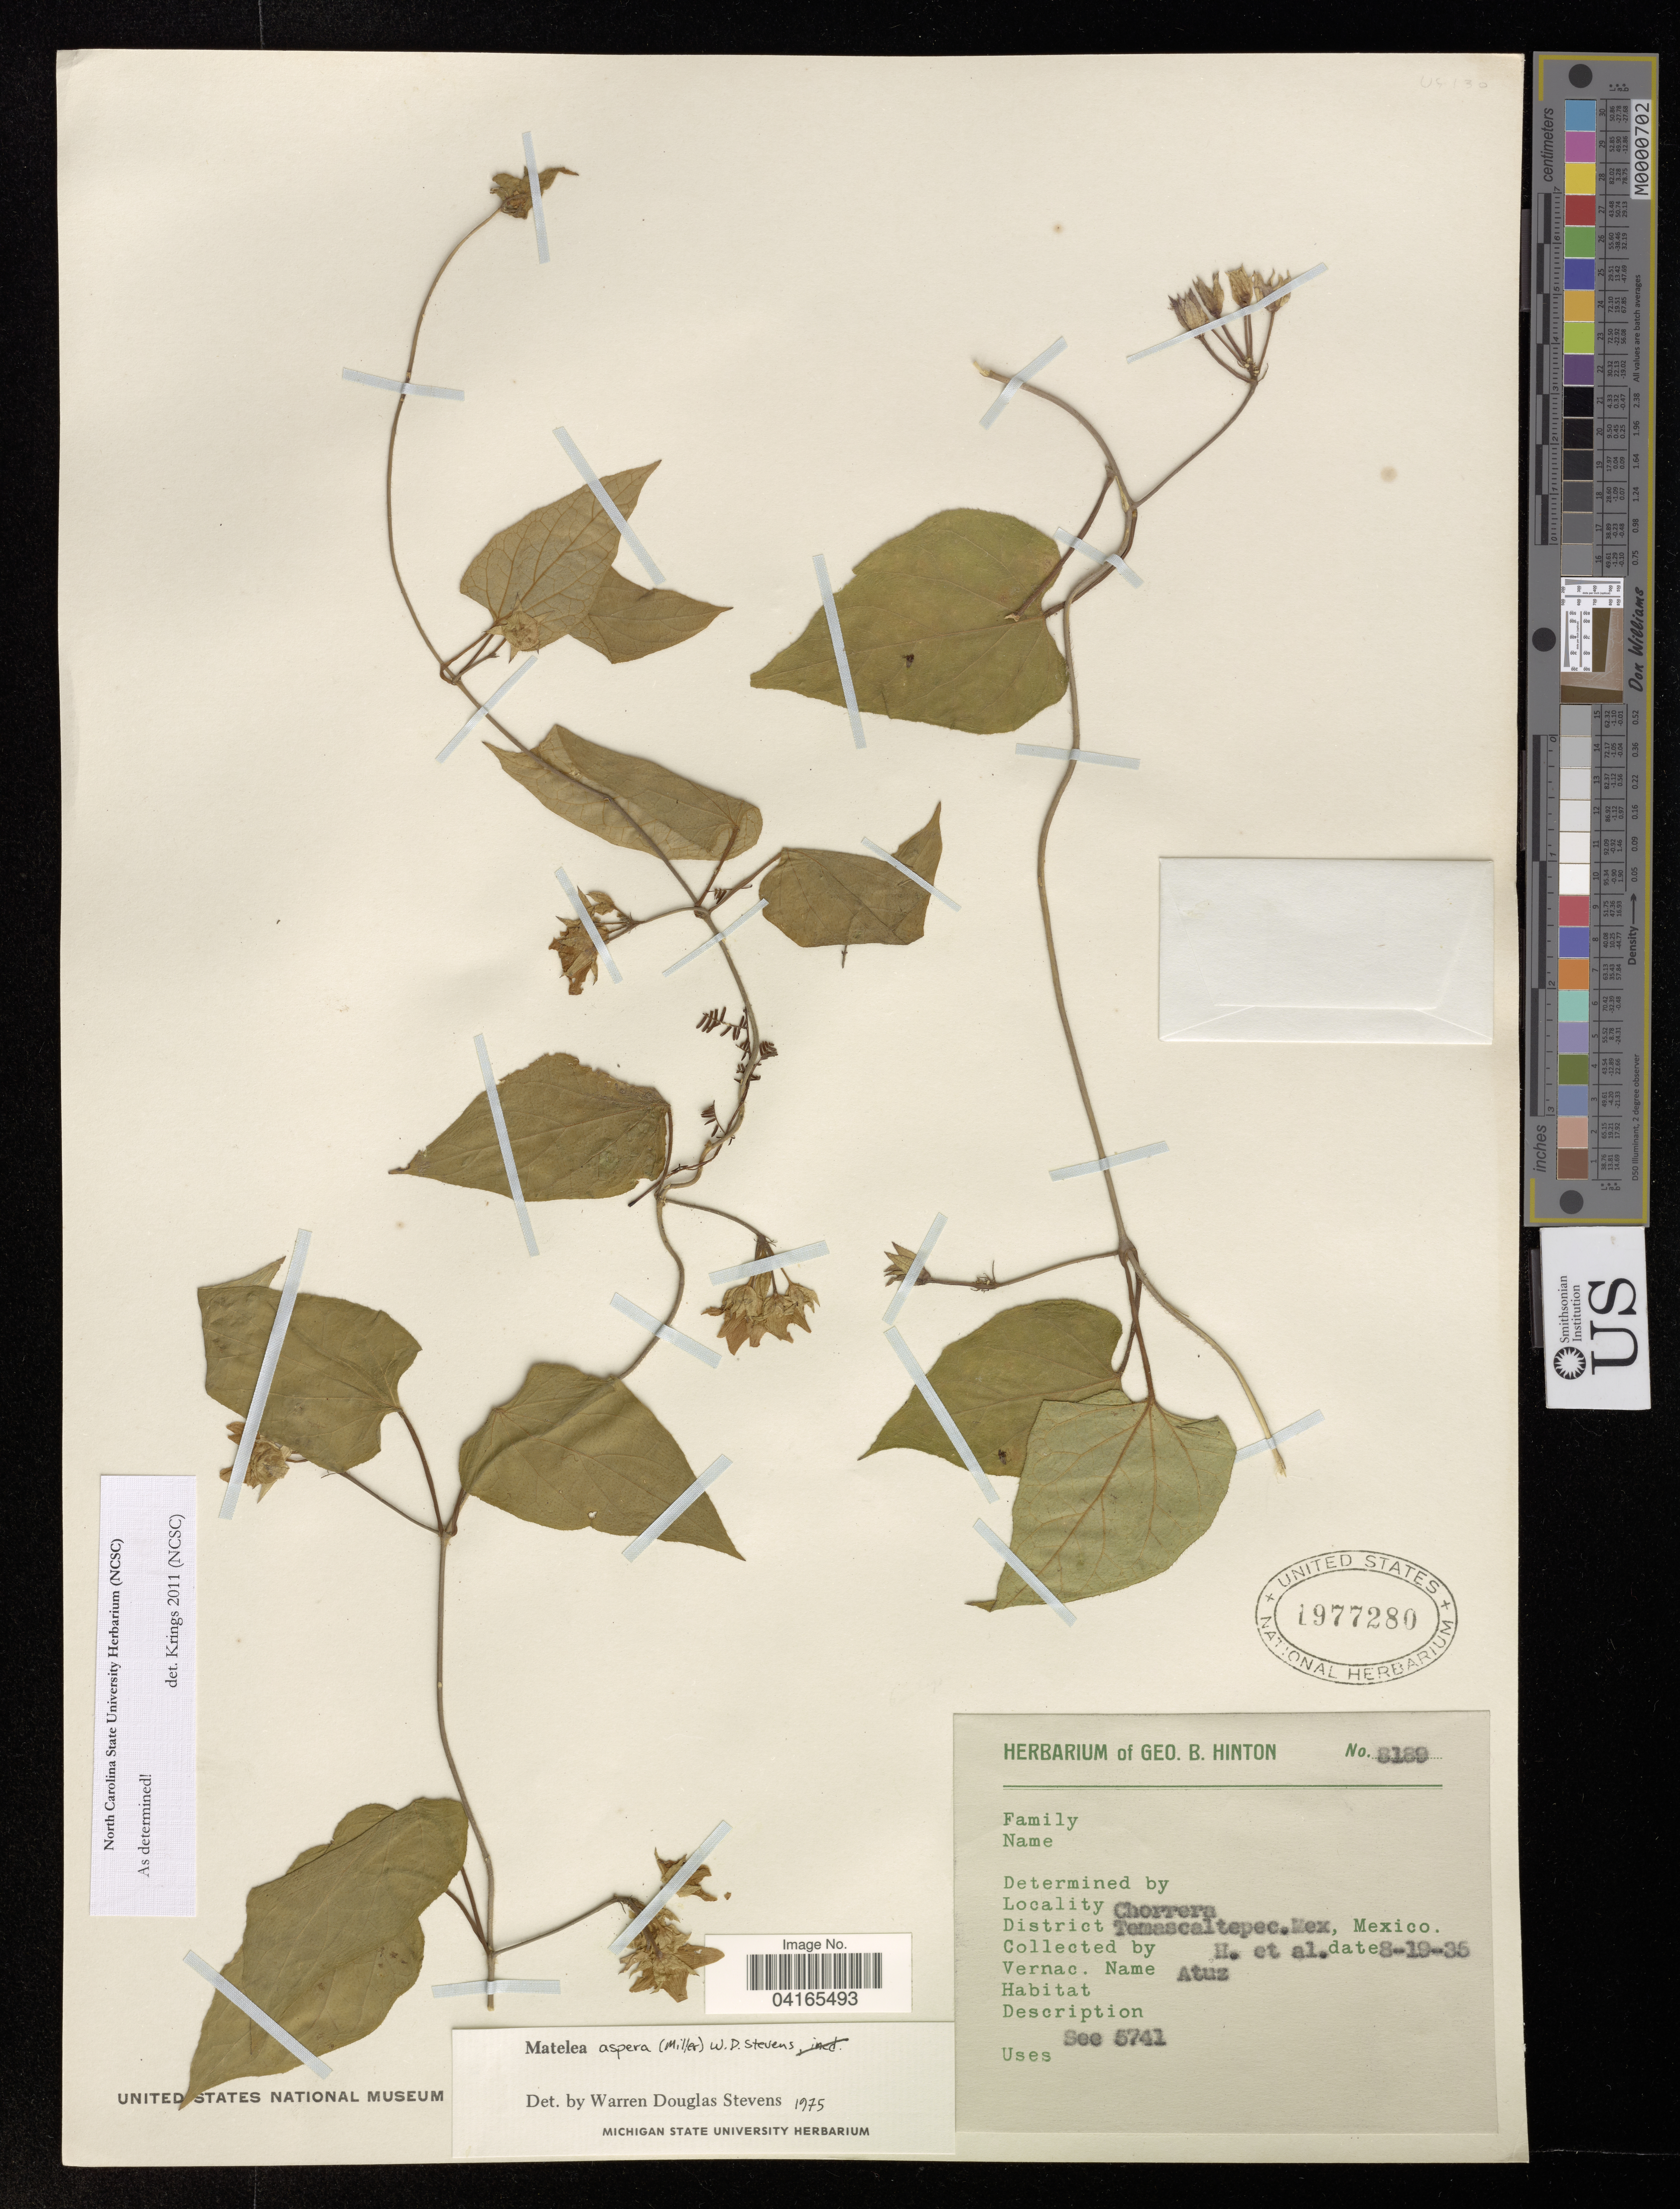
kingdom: Plantae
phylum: Tracheophyta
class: Magnoliopsida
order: Gentianales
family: Apocynaceae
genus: Matelea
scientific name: Matelea aspera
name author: (Mill.) W.D. Stevens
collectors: G. B. Hinton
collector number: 8189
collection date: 1935-08-19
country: Mexico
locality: Chorrera. District Temascaltepec.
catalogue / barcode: US 1977280